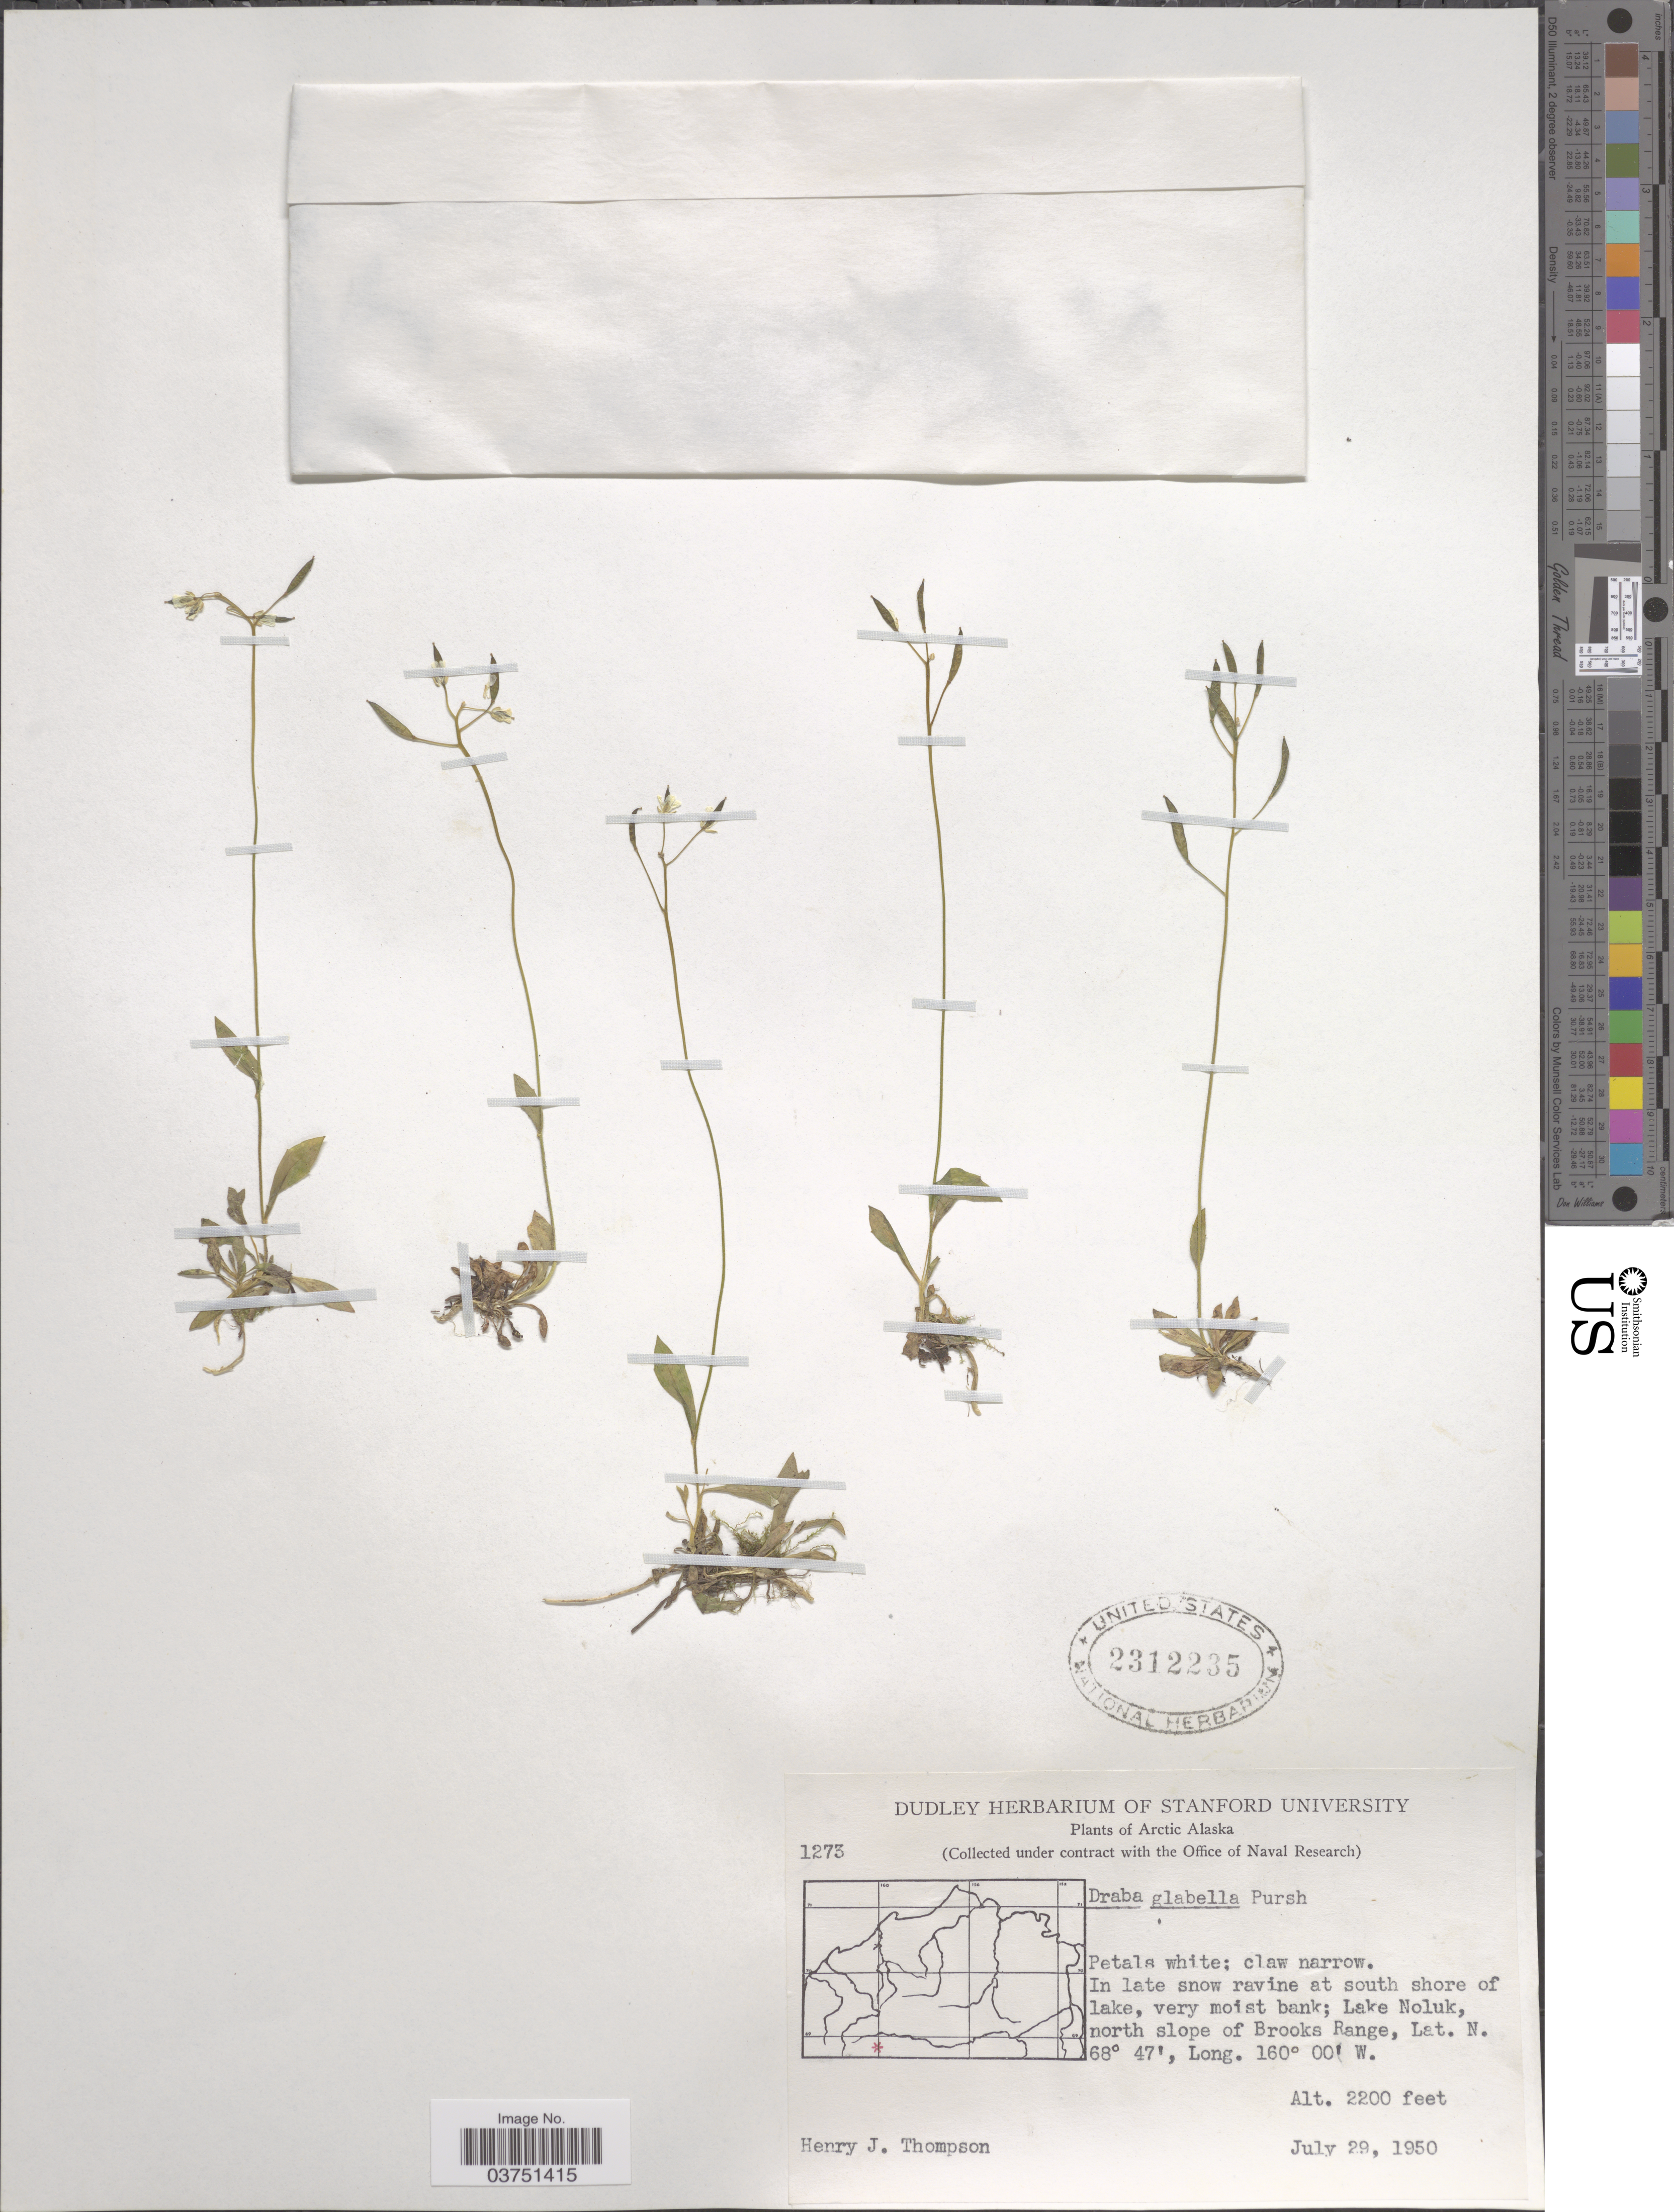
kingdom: Plantae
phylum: Tracheophyta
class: Magnoliopsida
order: Brassicales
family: Brassicaceae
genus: Draba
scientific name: Draba glabella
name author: Pursh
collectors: H. J. Thompson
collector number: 1273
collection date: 1950-07-29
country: United States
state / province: Alaska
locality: Arctic Alaska; Lake Noluk, north slope of Brooks Range.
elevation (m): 671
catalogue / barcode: US 2312235